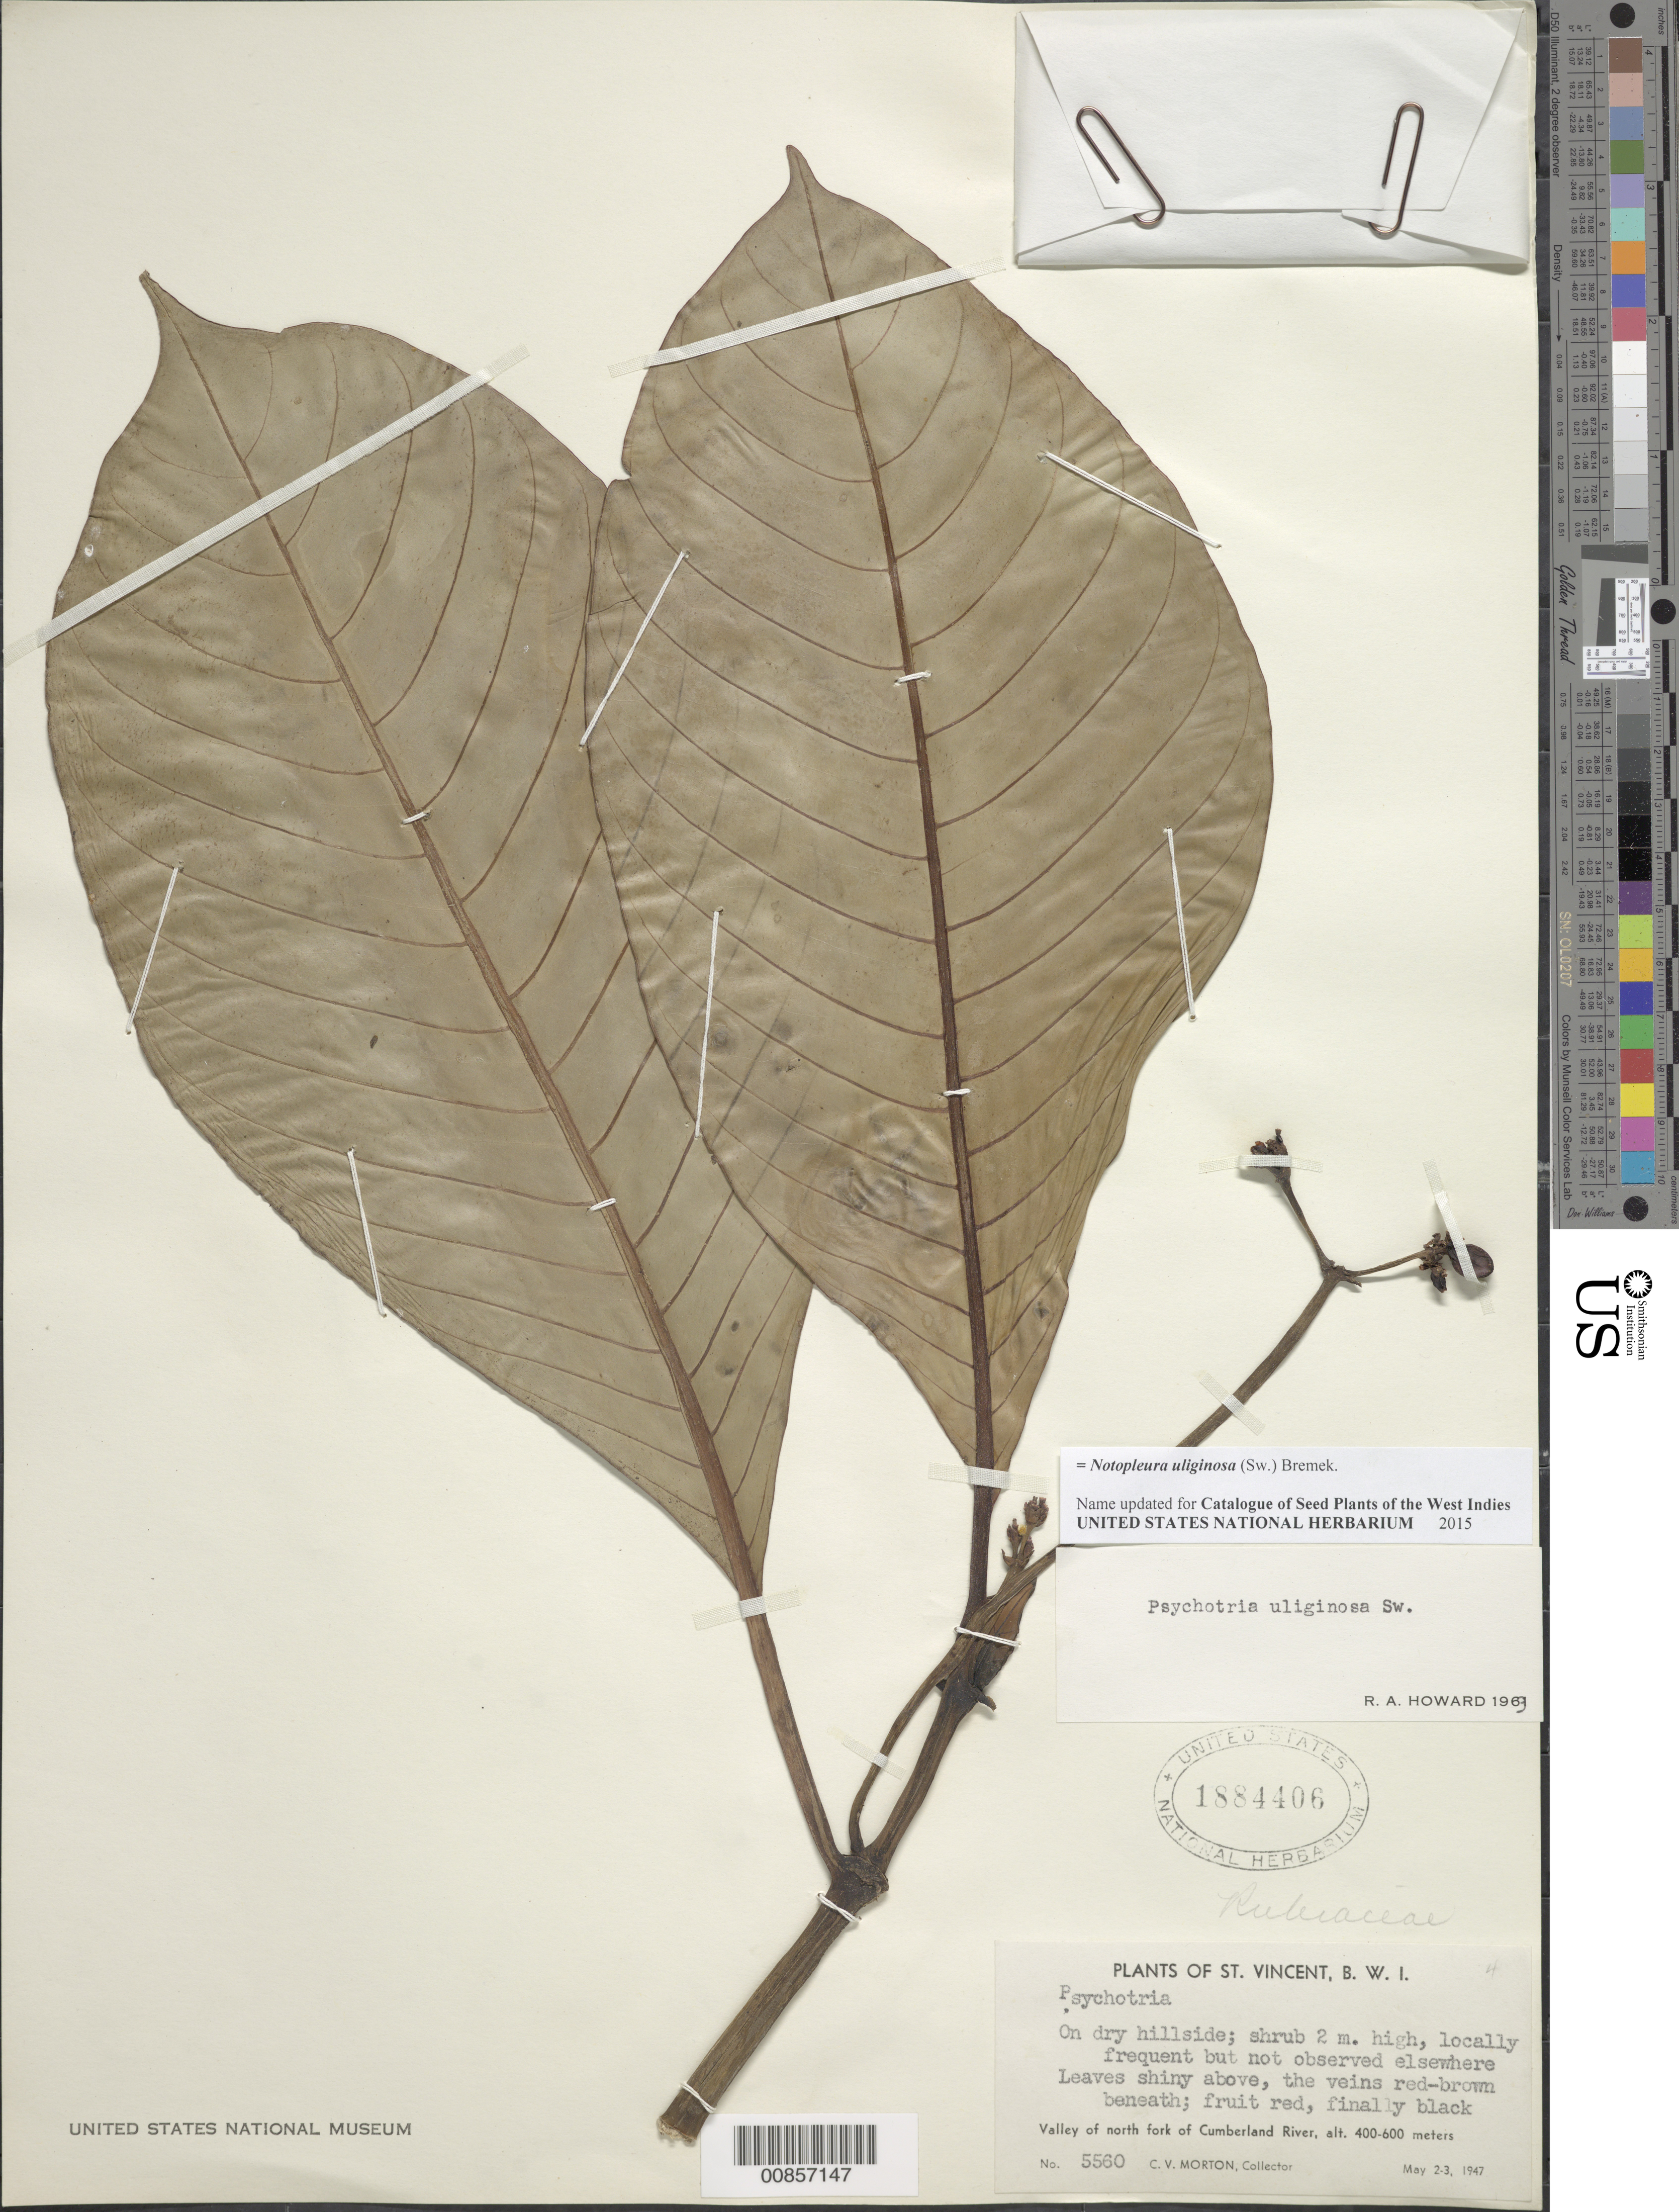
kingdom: Plantae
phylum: Tracheophyta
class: Magnoliopsida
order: Gentianales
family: Rubiaceae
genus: Notopleura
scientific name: Notopleura uliginosa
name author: (Sw.) Bremek.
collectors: C. V. Morton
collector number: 5560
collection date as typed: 02 May 1947 to 03 May 1947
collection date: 1947-05-02/1947-05-03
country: St. Vincent - Grenadines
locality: Valley of north fork of Cumberland River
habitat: On dry hillsides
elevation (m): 400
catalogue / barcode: US 1884406